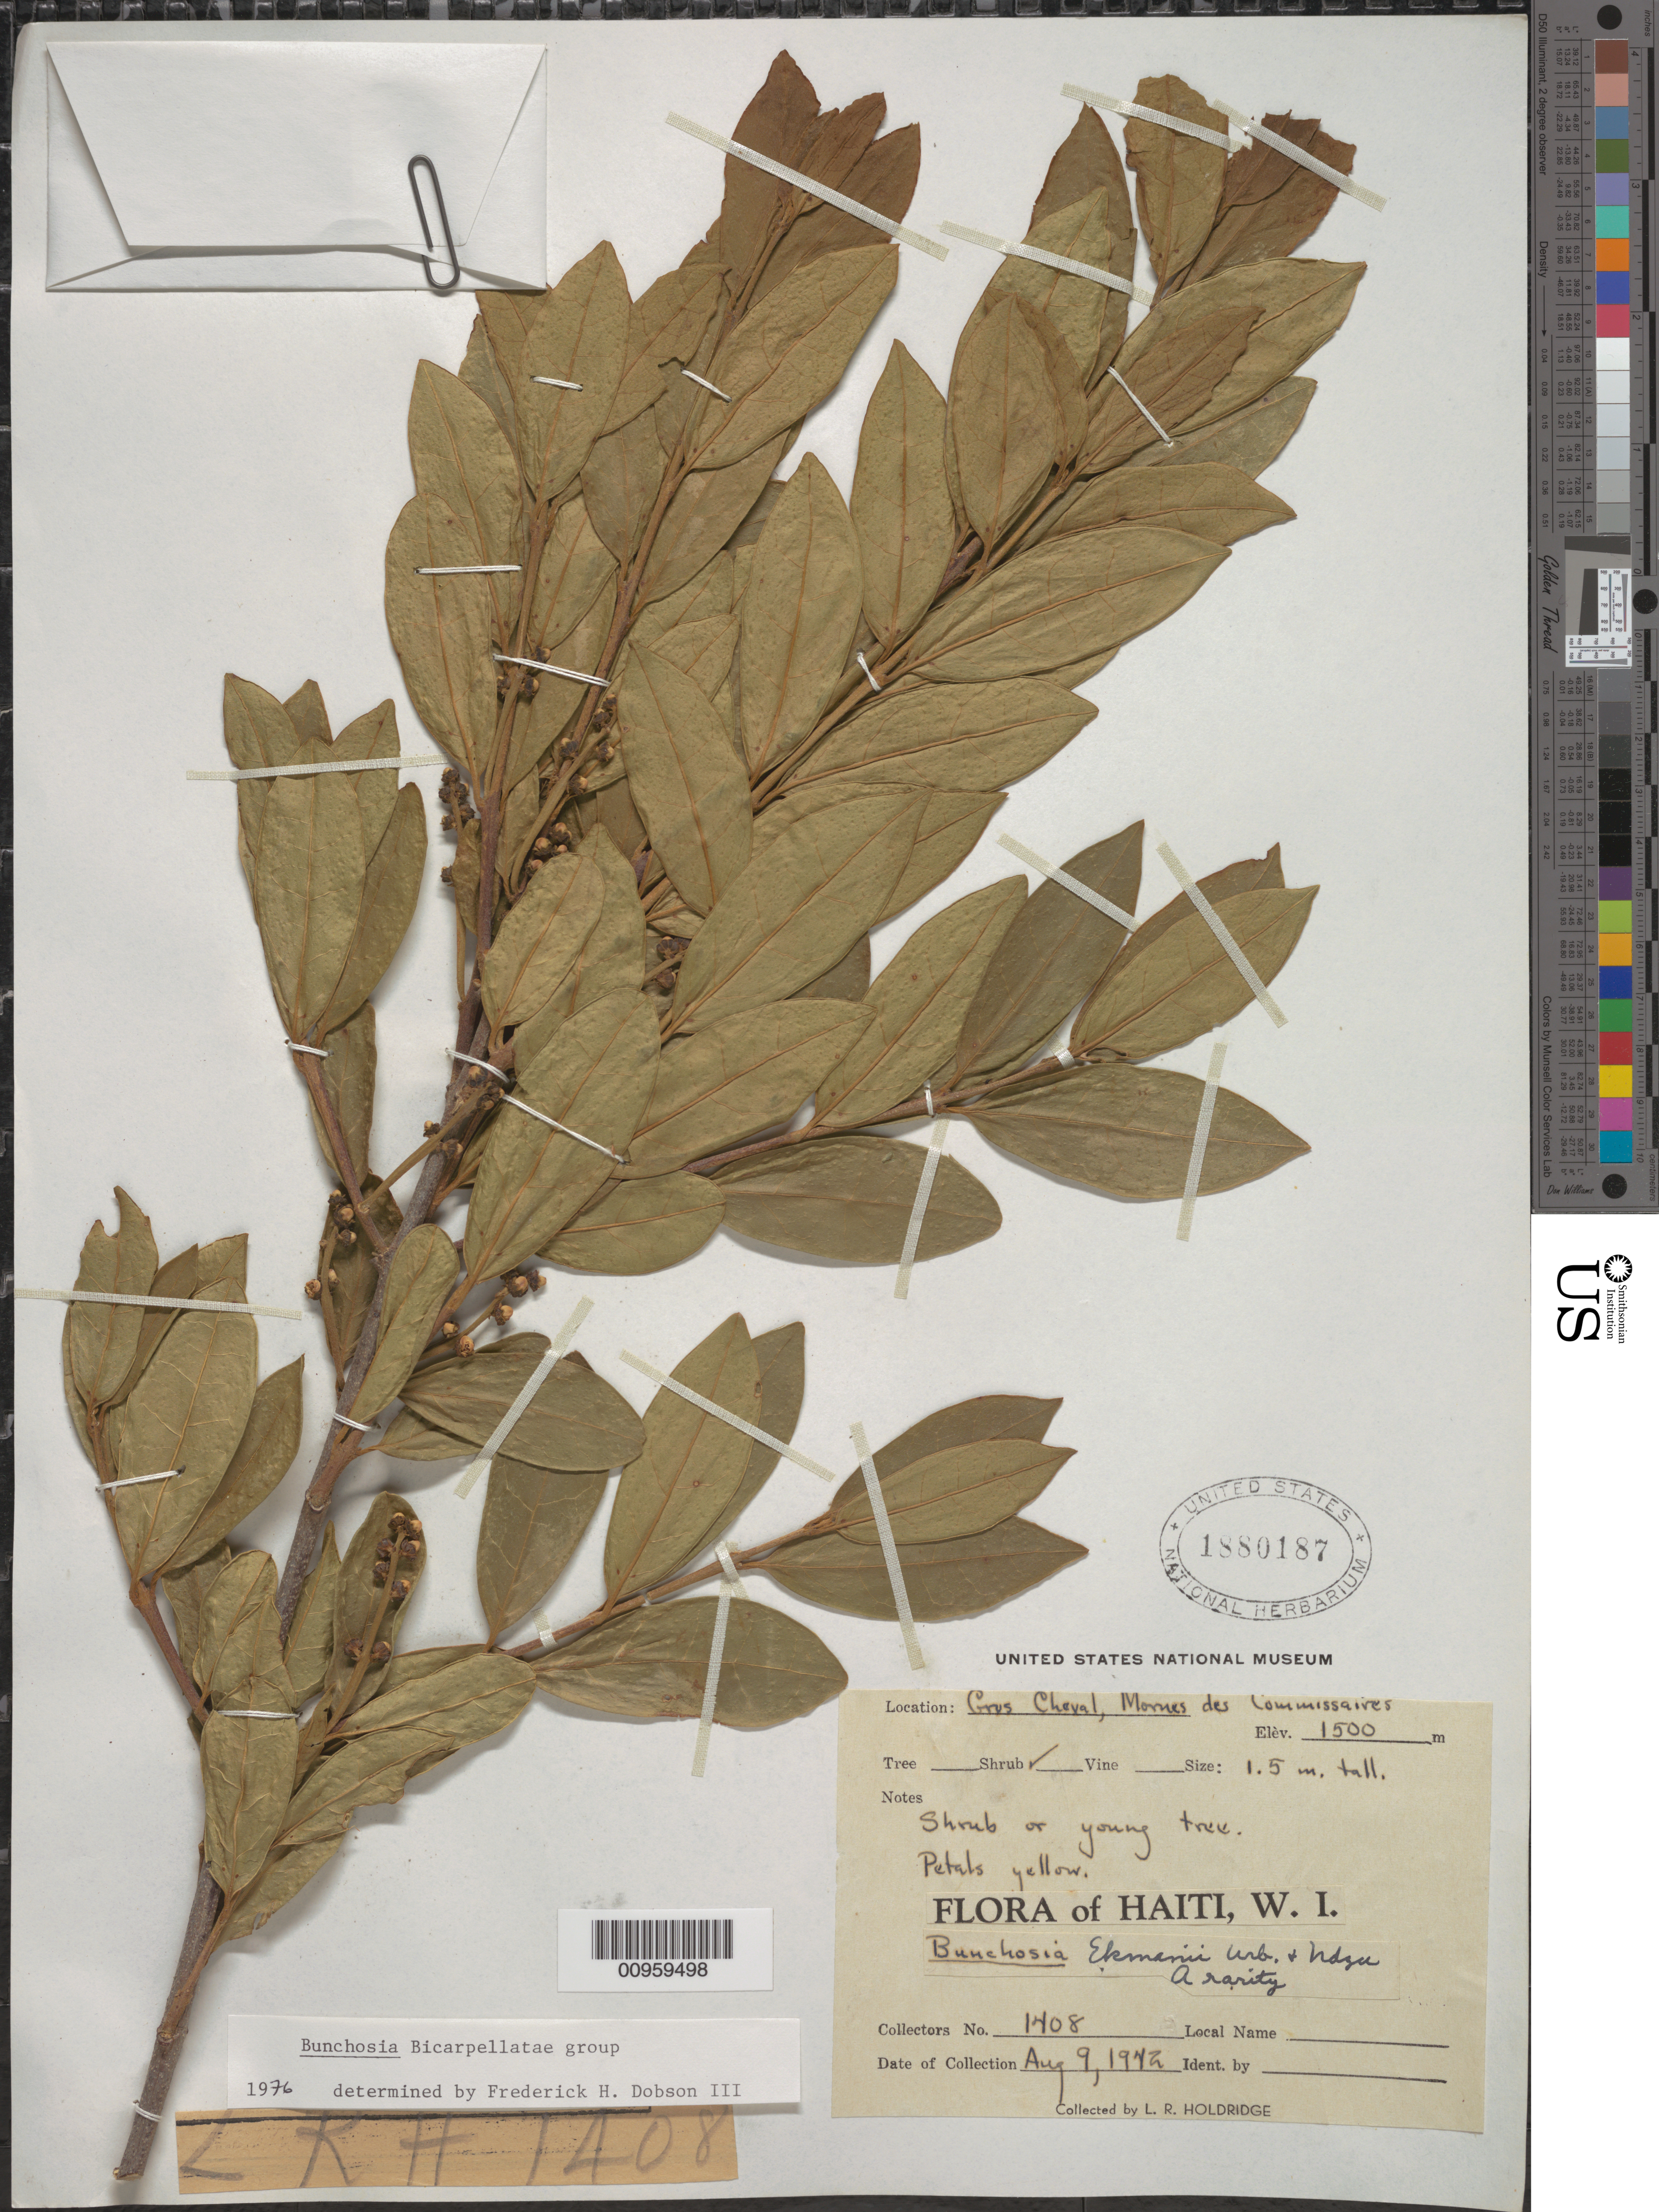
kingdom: Plantae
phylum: Tracheophyta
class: Magnoliopsida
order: Malpighiales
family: Malpighiaceae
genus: Bunchosia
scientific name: Bunchosia ekmanii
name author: Urb. & Nied.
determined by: Dobson, Frederick H.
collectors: L. Holdridge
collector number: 1408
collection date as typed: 09 Aug 1942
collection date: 1942-08-09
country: Haiti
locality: Gros Cheval, Mornes de Commissaires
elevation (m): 1500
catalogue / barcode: US 1880187